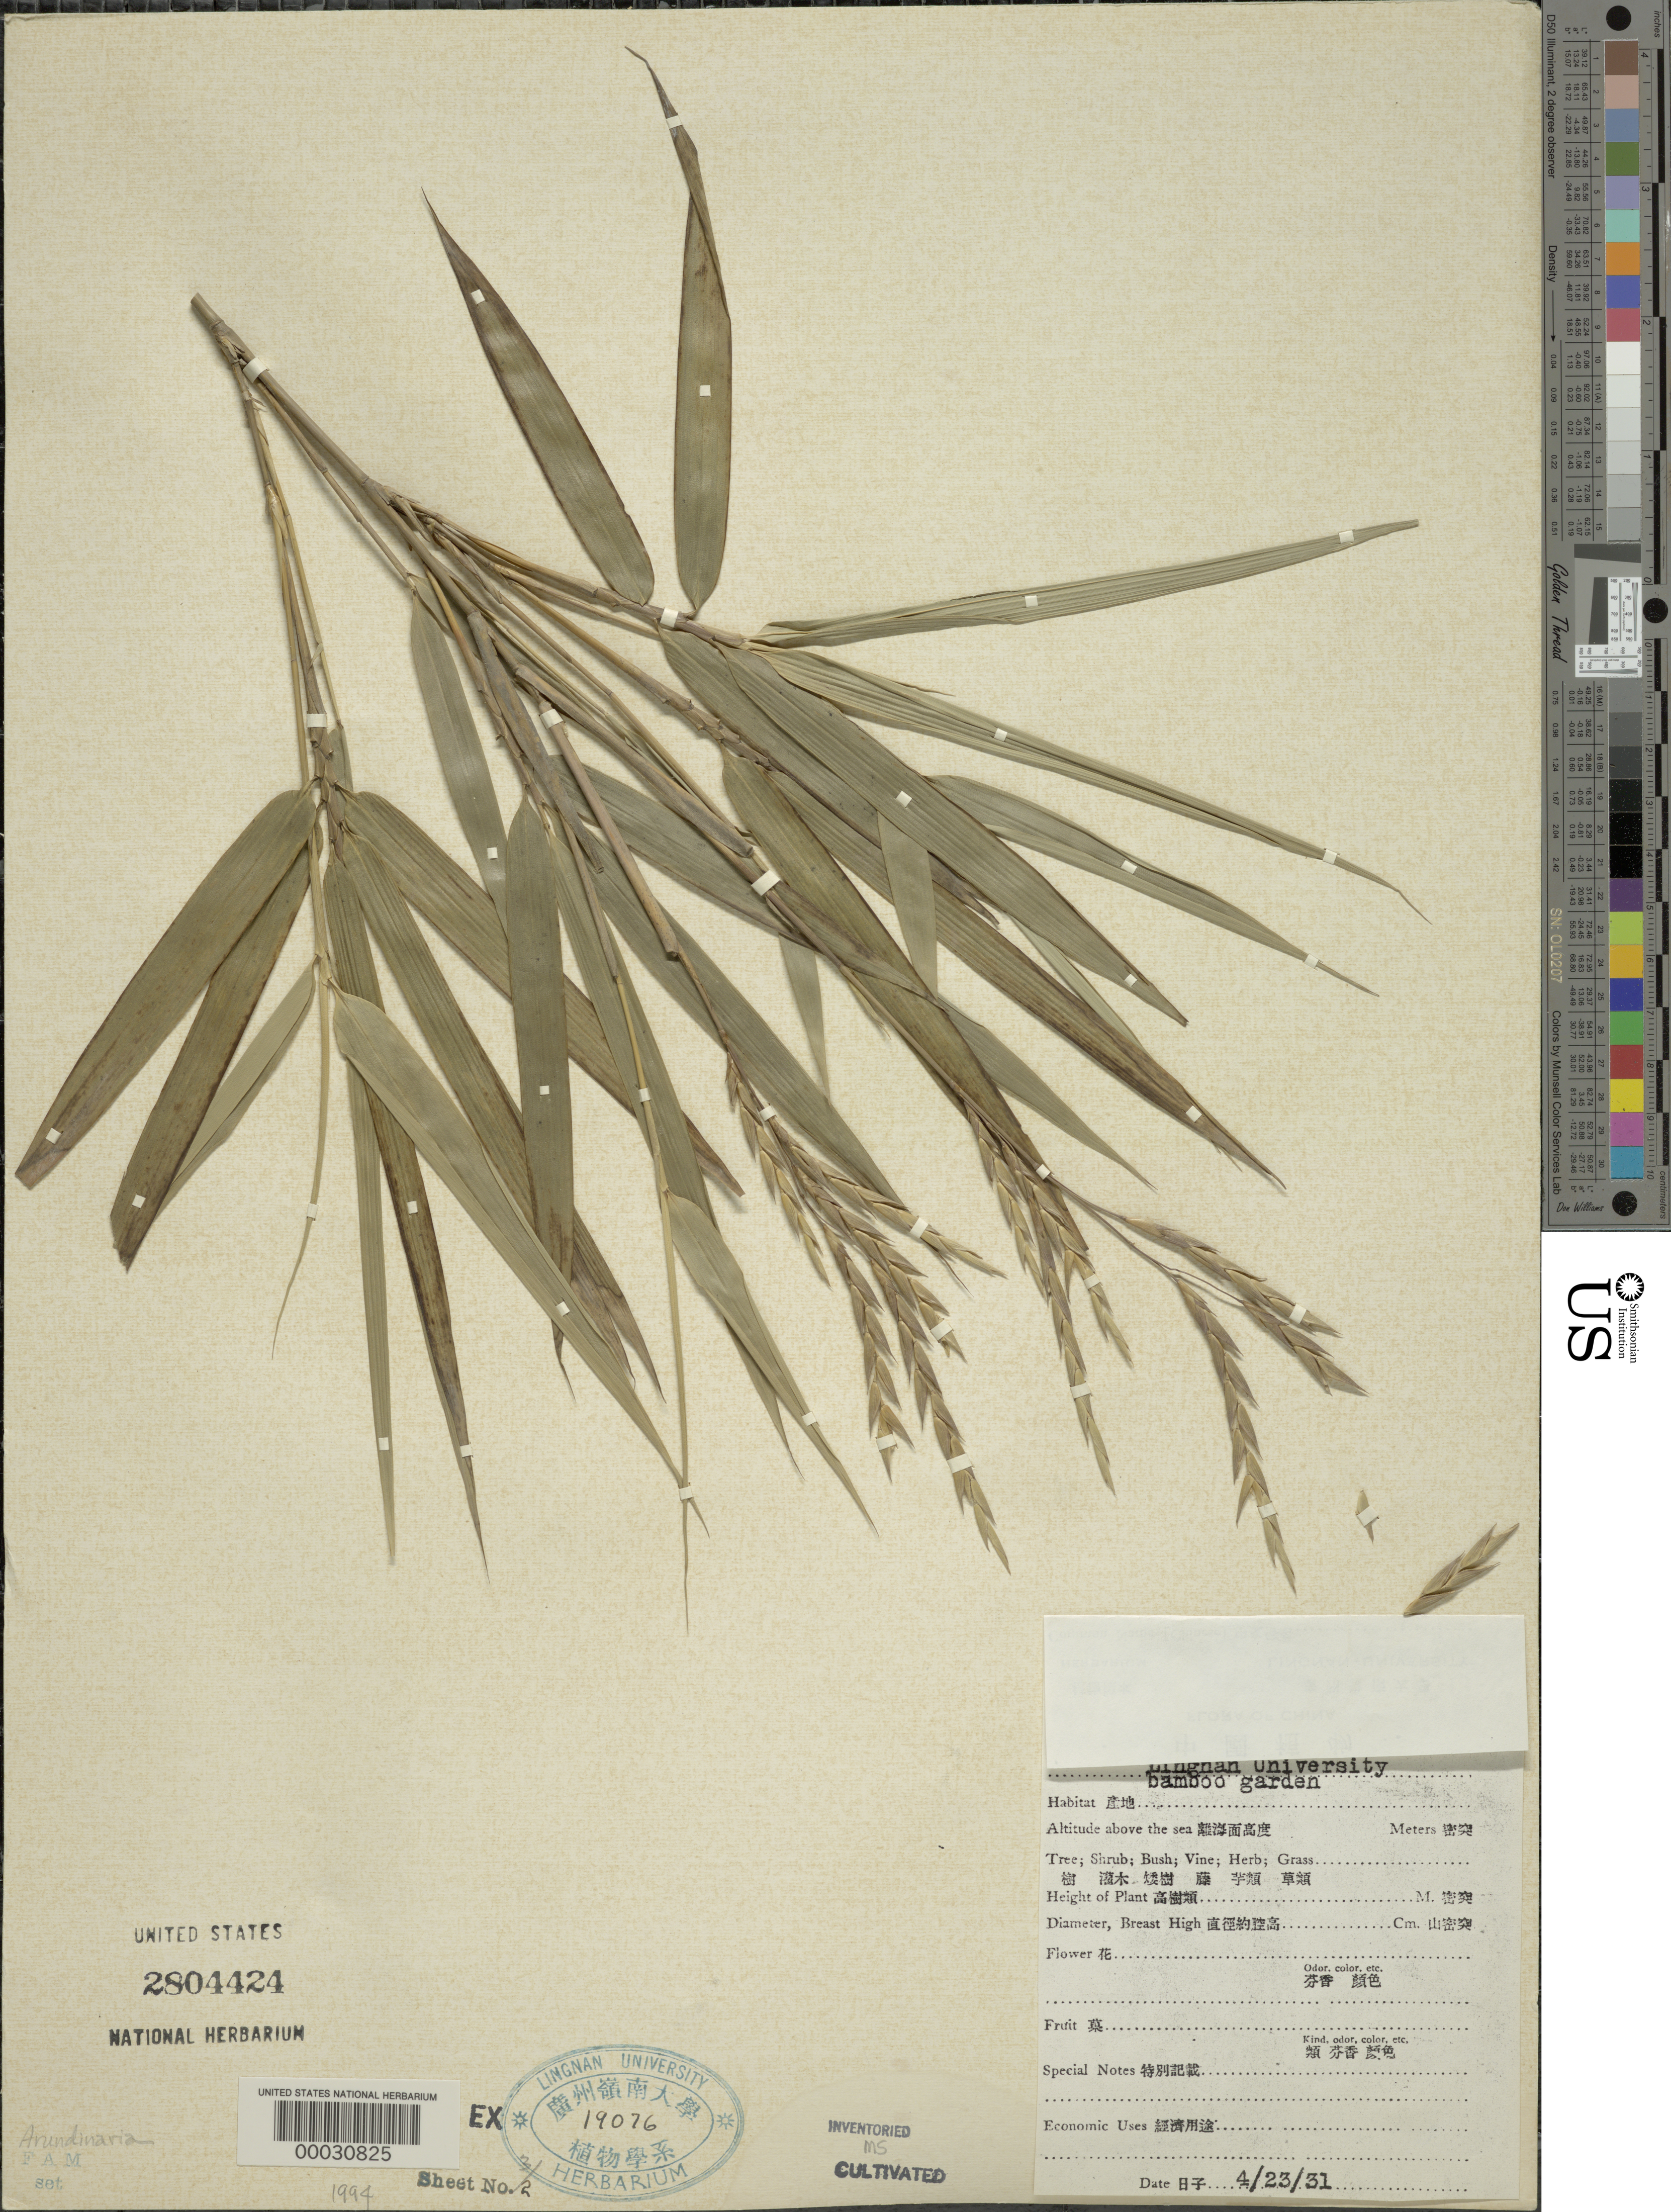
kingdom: Plantae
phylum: Tracheophyta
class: Liliopsida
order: Poales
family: Poaceae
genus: Arundinaria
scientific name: Arundinaria sp.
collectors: H. L. Fung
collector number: A-6971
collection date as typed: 23 Apr 1931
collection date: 1931-04-23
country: China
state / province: Guangdong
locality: Lingnan university bamboo garden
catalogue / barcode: US 2804424